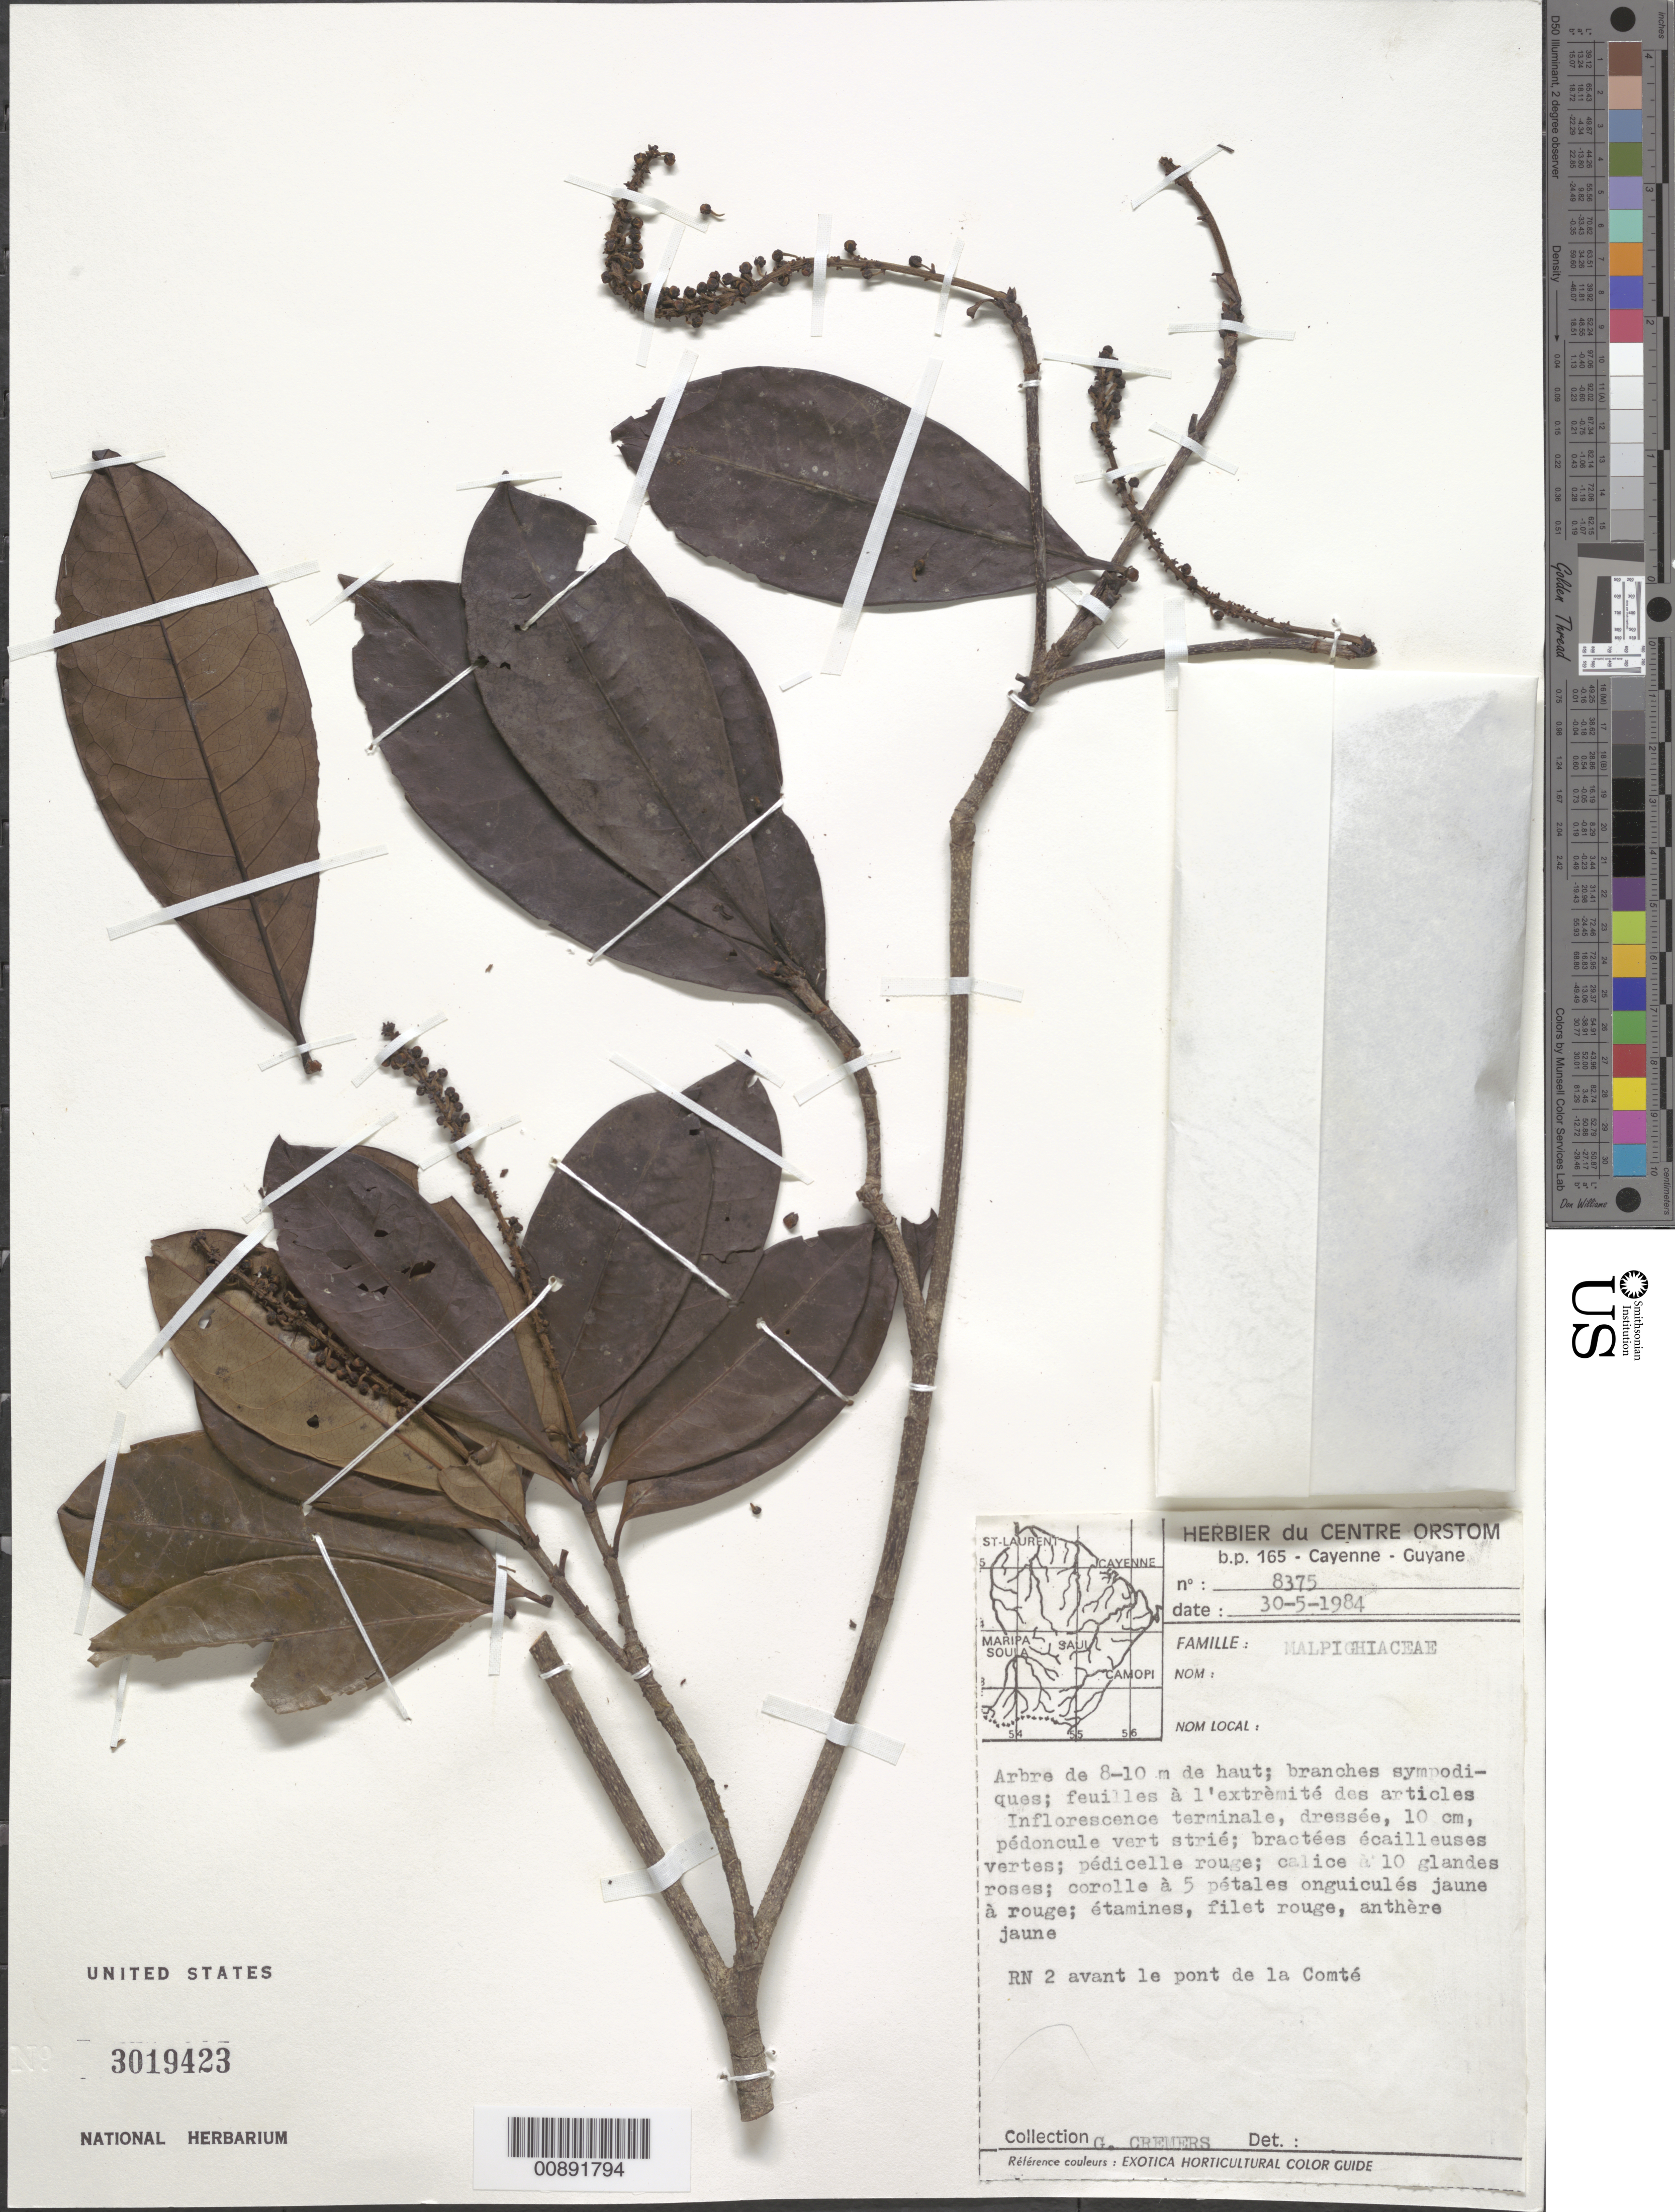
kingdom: Plantae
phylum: Tracheophyta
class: Magnoliopsida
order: Malpighiales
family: Malpighiaceae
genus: Byrsonima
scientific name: Byrsonima sp.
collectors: G. Cremers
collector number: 8375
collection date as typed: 30-May-84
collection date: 1984-05-30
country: French Guiana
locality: RN 2 avant le pont sur la Comté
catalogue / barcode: US 3019423